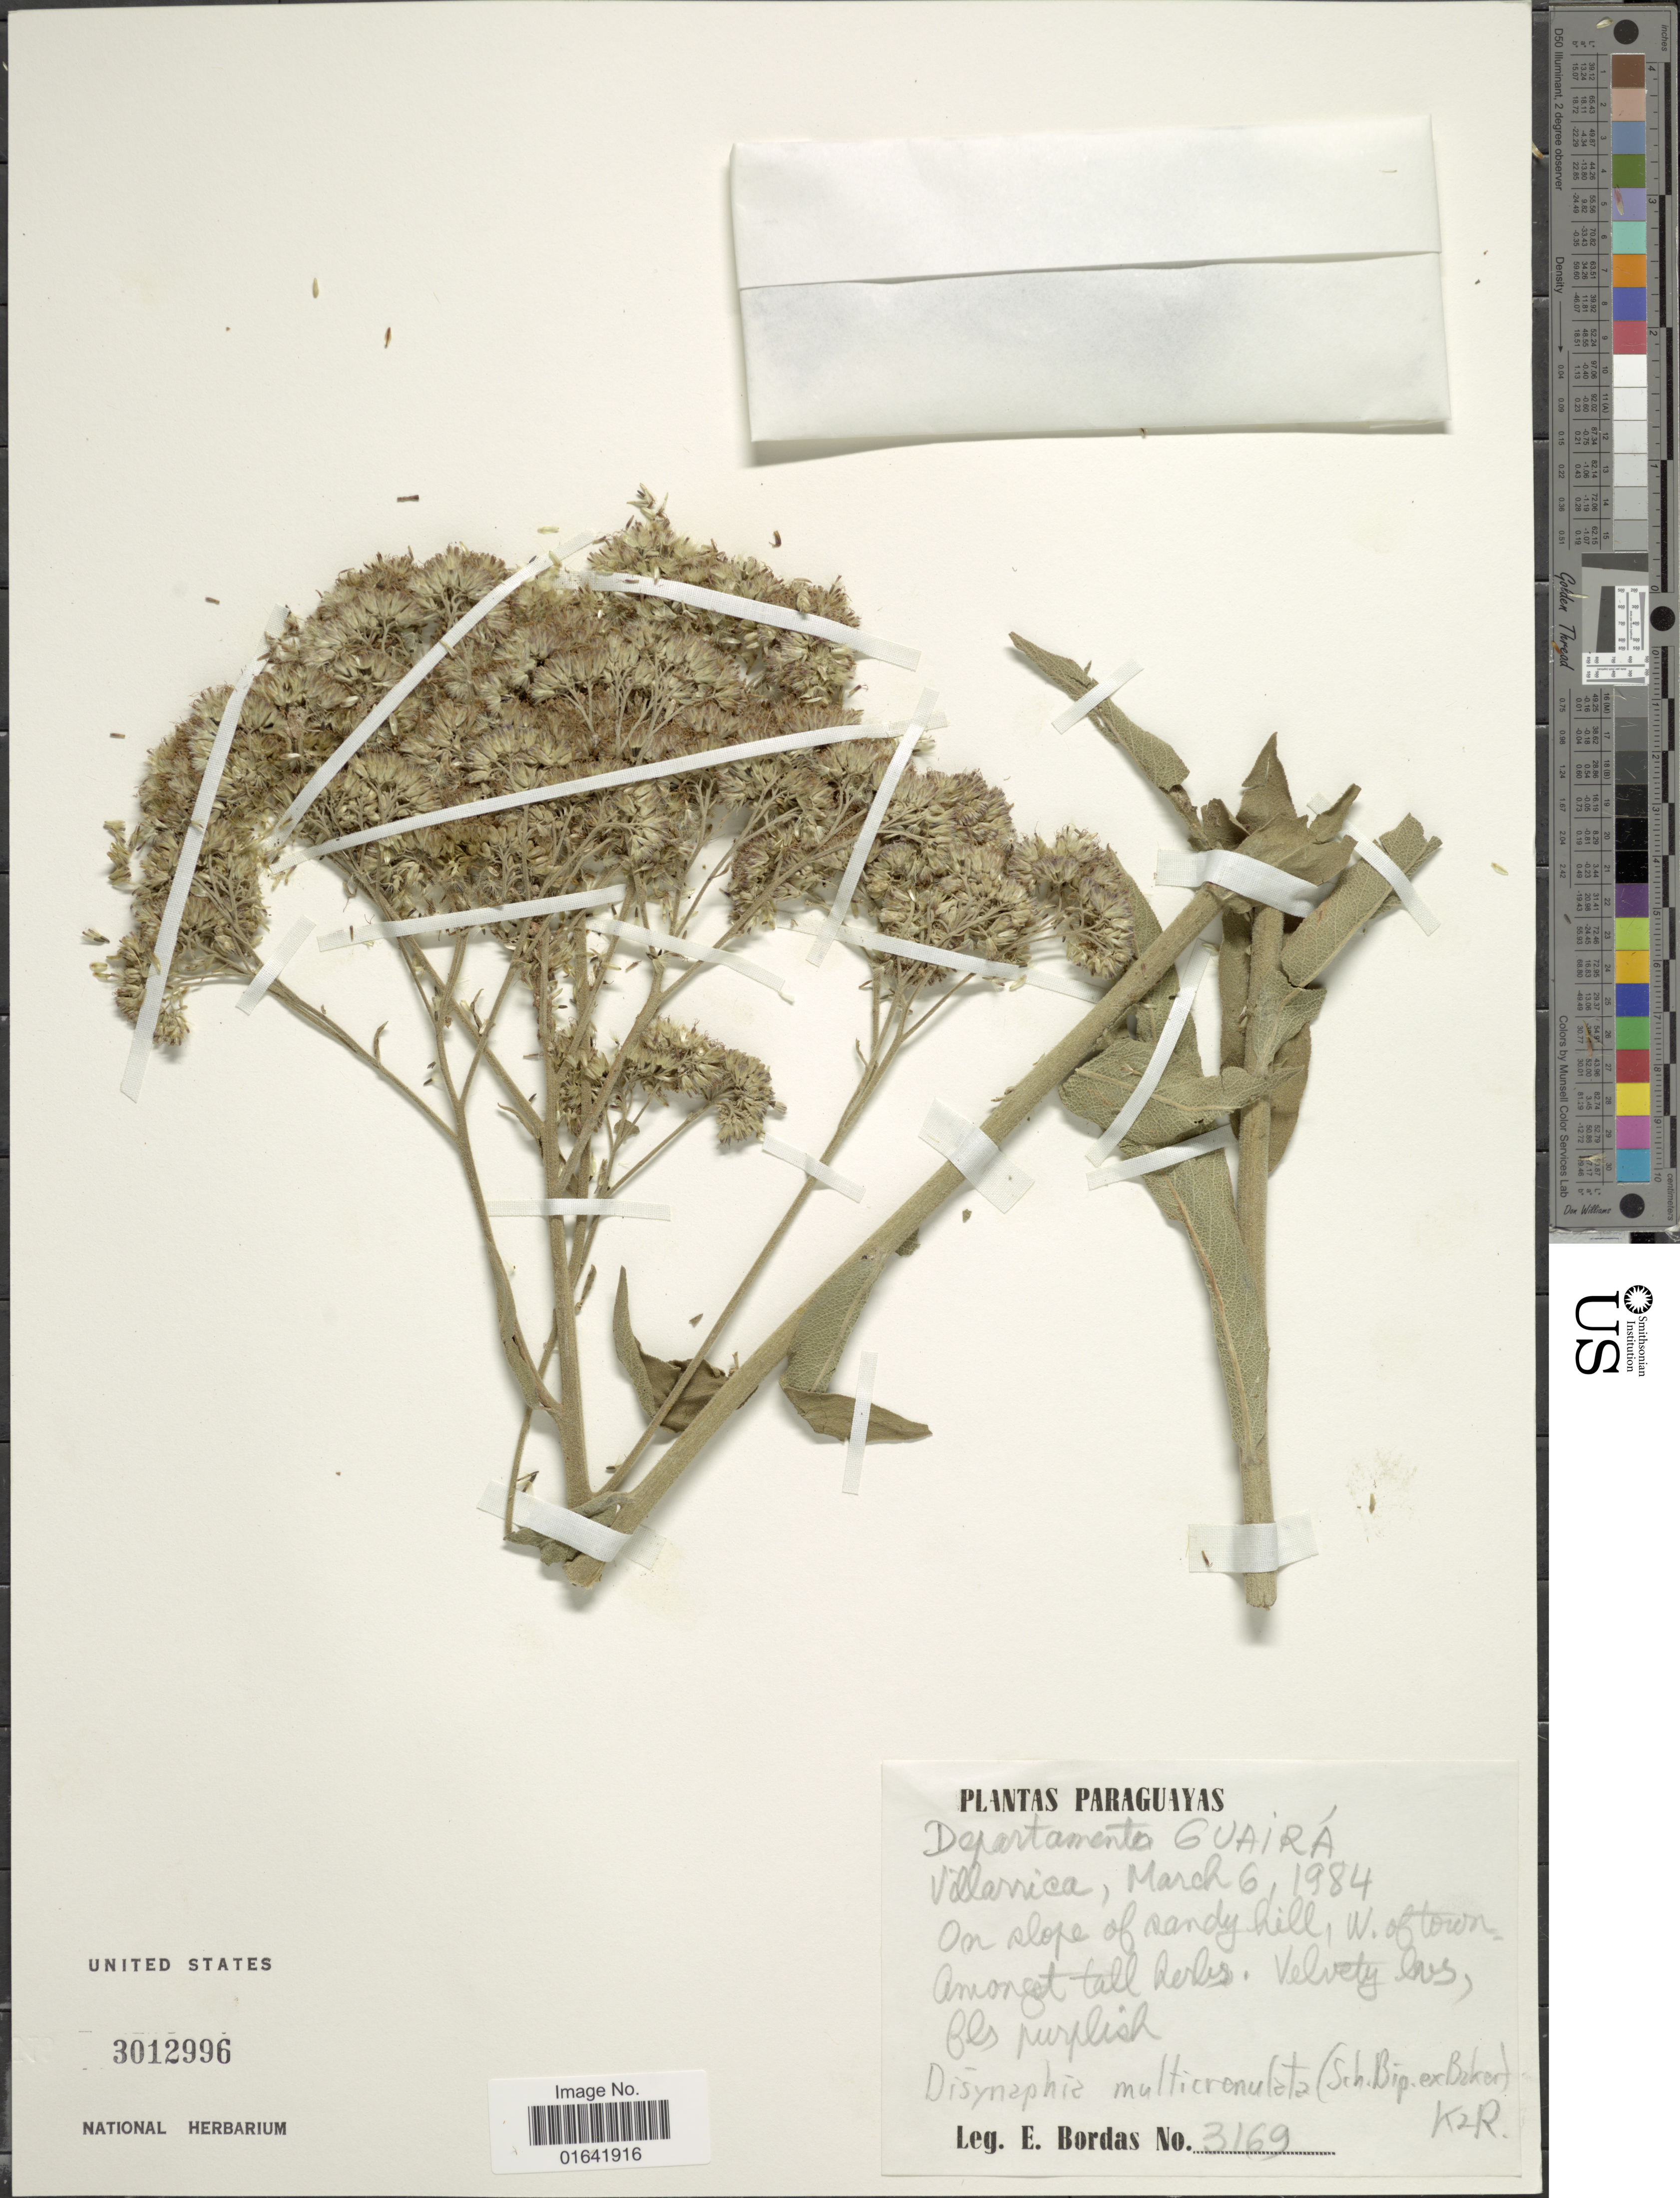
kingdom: Plantae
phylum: Tracheophyta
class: Magnoliopsida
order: Asterales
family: Asteraceae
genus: Disynaphia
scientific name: Disynaphia multicrenulata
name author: (Sch. Bip. ex Baker) R.M. King & H. Rob.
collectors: E. Bordas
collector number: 3169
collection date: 1984-03-06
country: Paraguay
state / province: Guaira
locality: Villarica, on slope of sandy hill, W. of town, amongst tall herbs.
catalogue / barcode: US 3012996